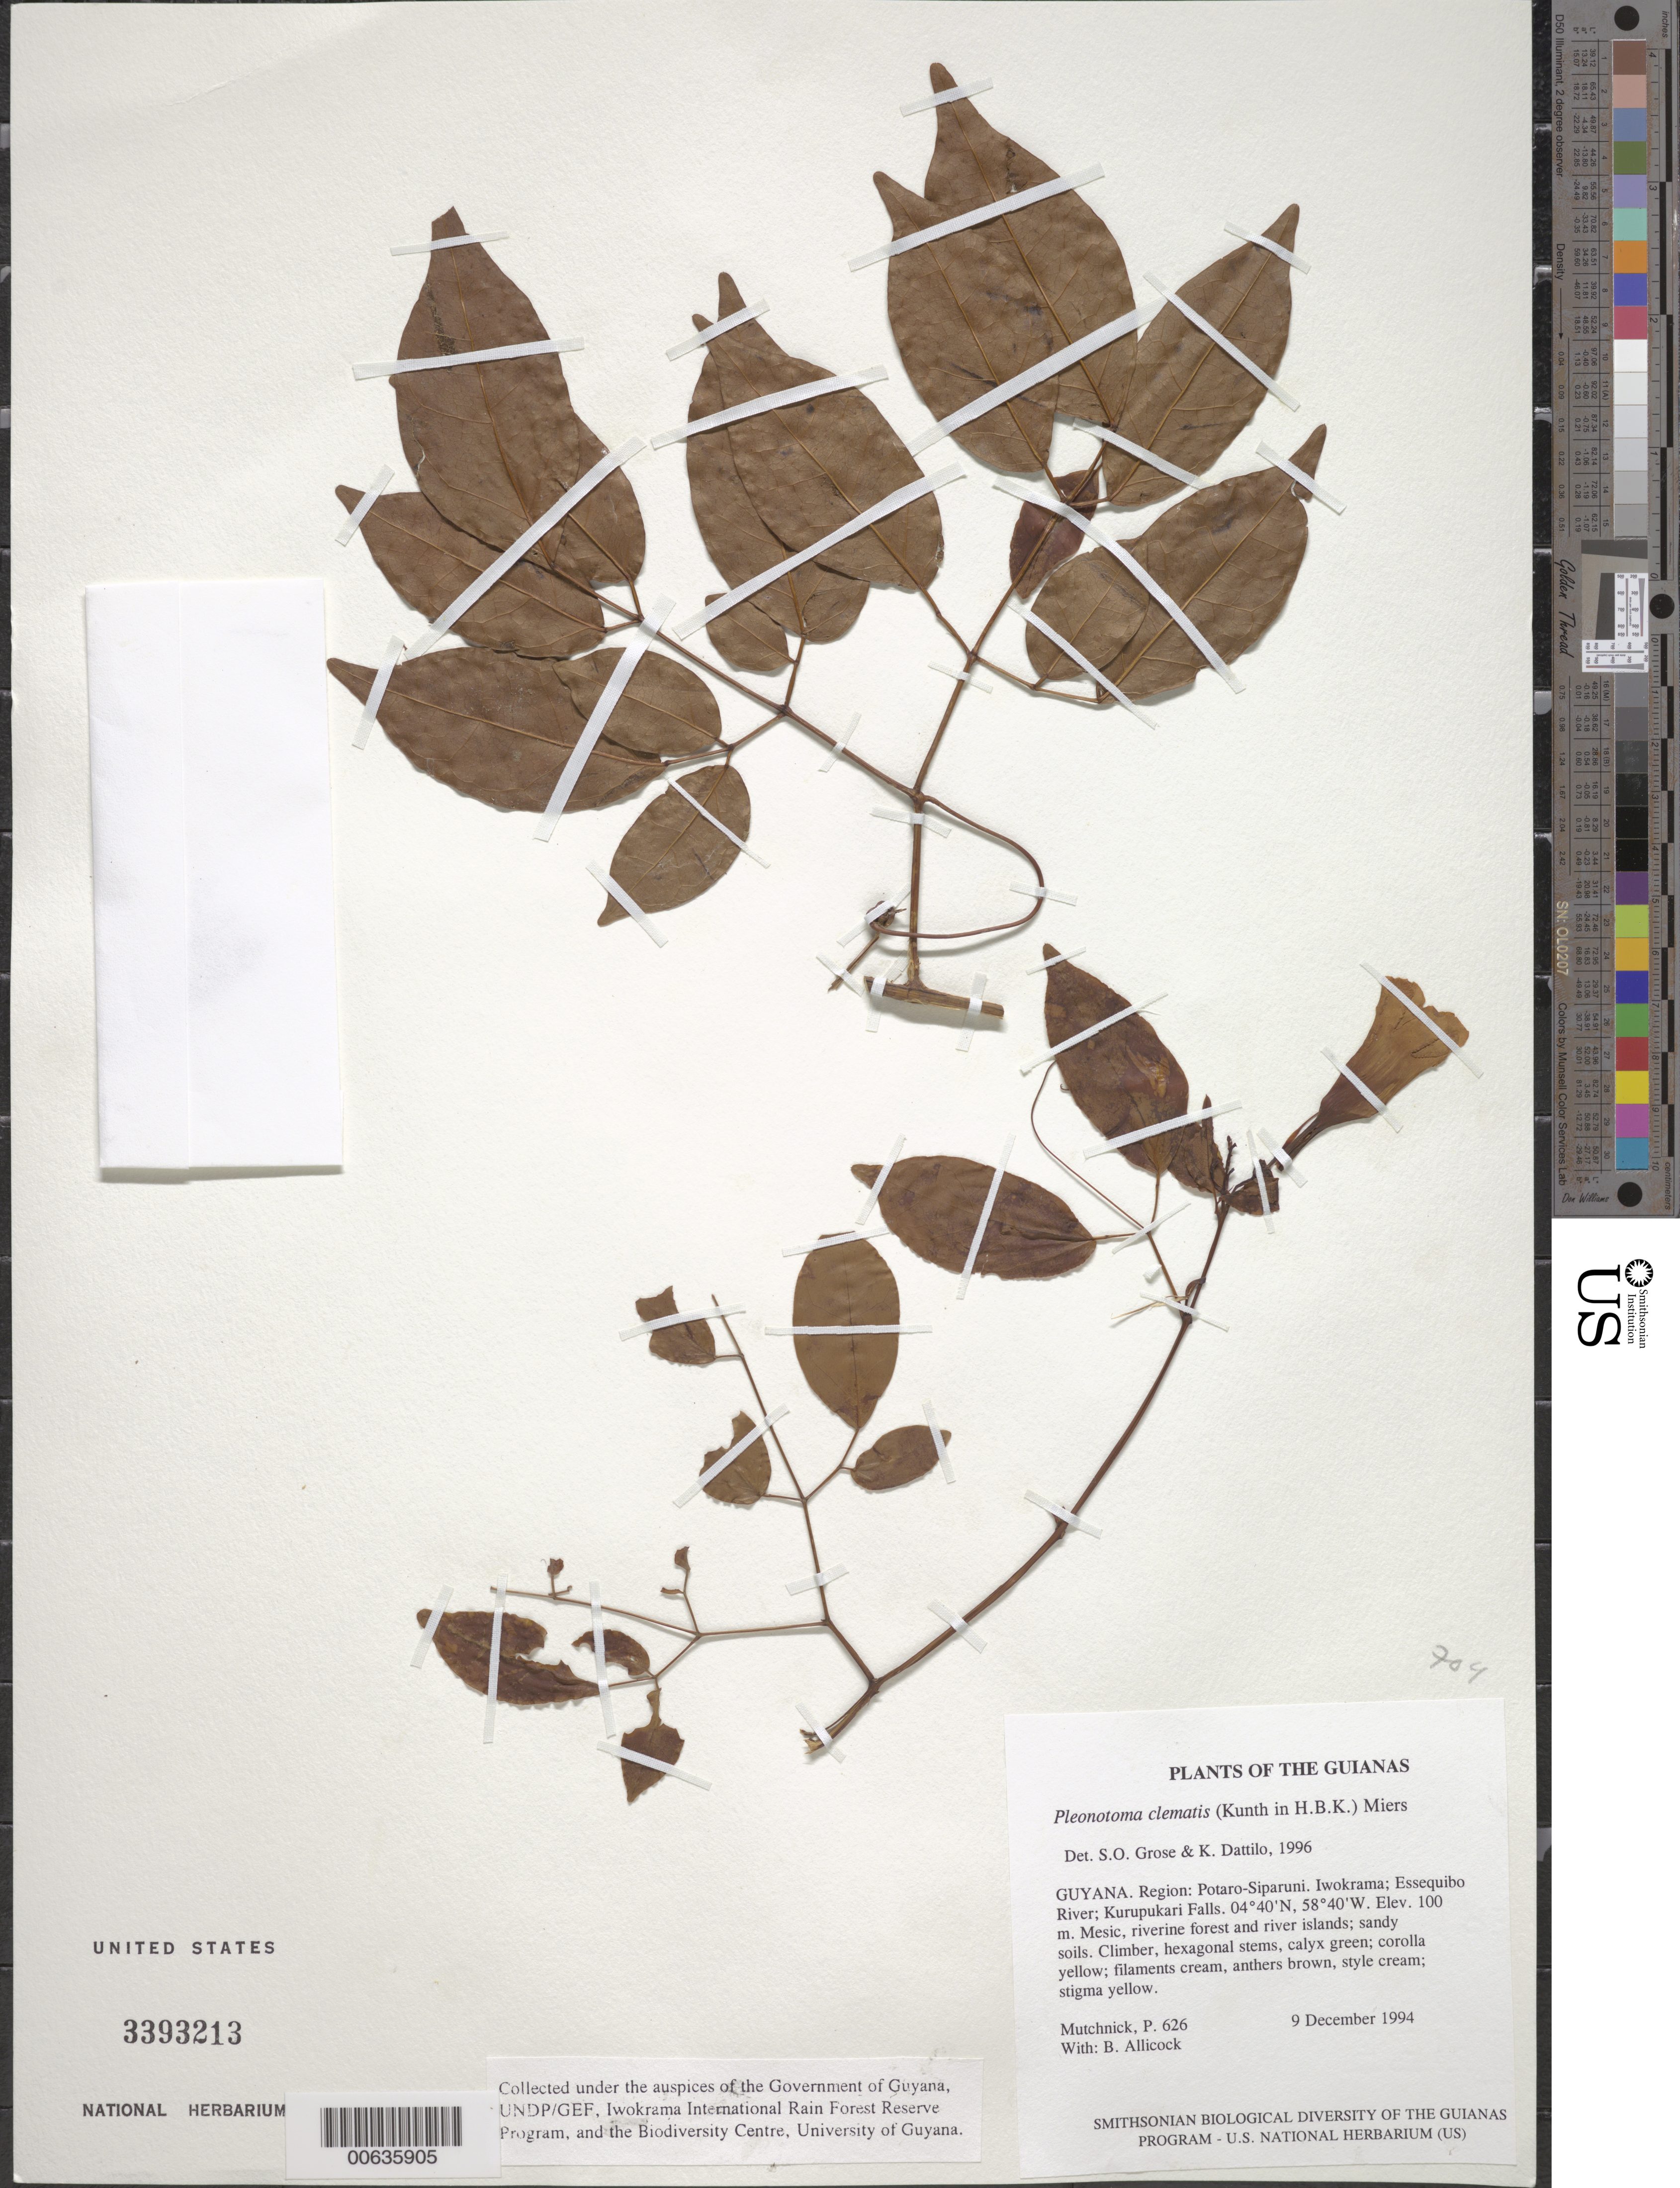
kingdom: Plantae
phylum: Tracheophyta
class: Magnoliopsida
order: Lamiales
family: Bignoniaceae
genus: Pleonotoma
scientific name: Pleonotoma clematis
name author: (Kunth) Miers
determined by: Grose, S. O.; Dattilo, K.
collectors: P. Mutchnick & B. Allicock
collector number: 626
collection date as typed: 9 December 1994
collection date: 1994-12-09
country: Guyana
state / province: Potaro-Siparuni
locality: Iwokrama; Essequibo River; Kurupukari Falls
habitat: Mesic, riverine forest and river islands; sandy soils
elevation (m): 100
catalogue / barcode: US 3393213